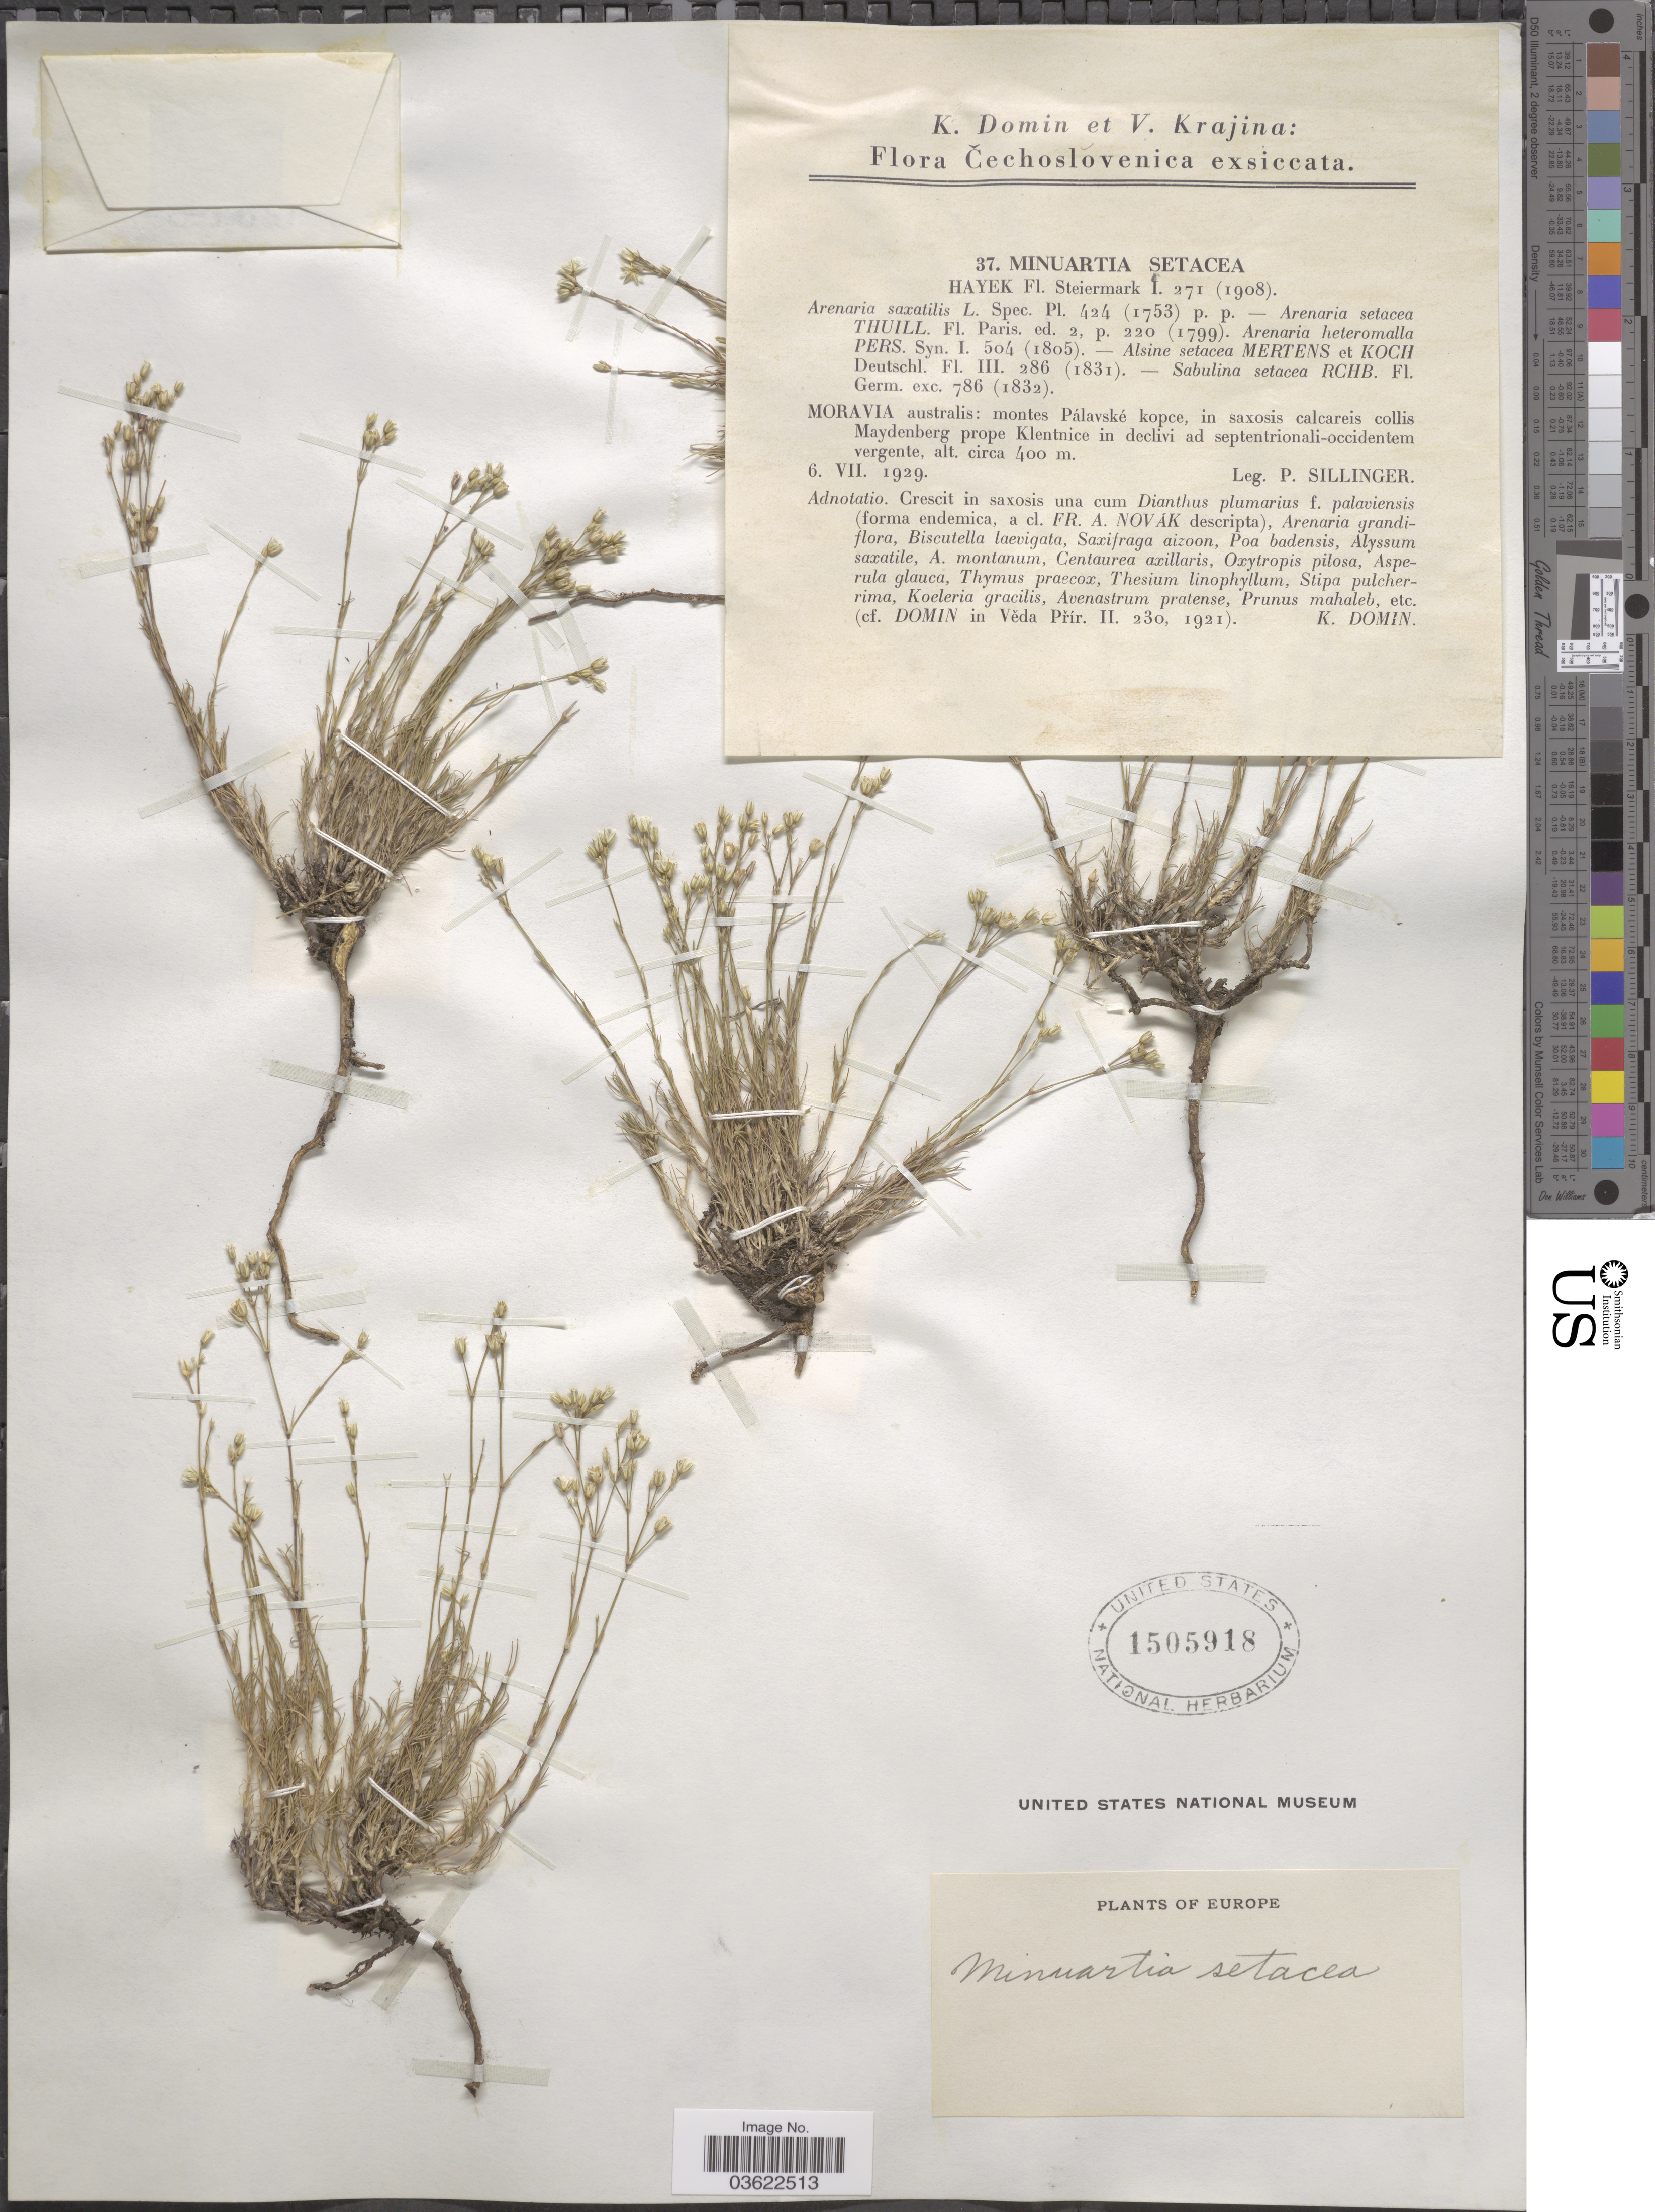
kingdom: Plantae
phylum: Tracheophyta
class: Magnoliopsida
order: Caryophyllales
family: Caryophyllaceae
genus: Arenaria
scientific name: Arenaria setacea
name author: Thuill.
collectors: P. Sillinger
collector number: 37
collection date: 1929-07-06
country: Czechia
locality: Europe. Čechoslóvenica. Moravia australis: montes Pálavské kopce, in saxosis calcareis collis Maydenberg prope Klentnice in declivi ad septentrionali-occidentem vergente.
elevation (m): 400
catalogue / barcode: US 1505918